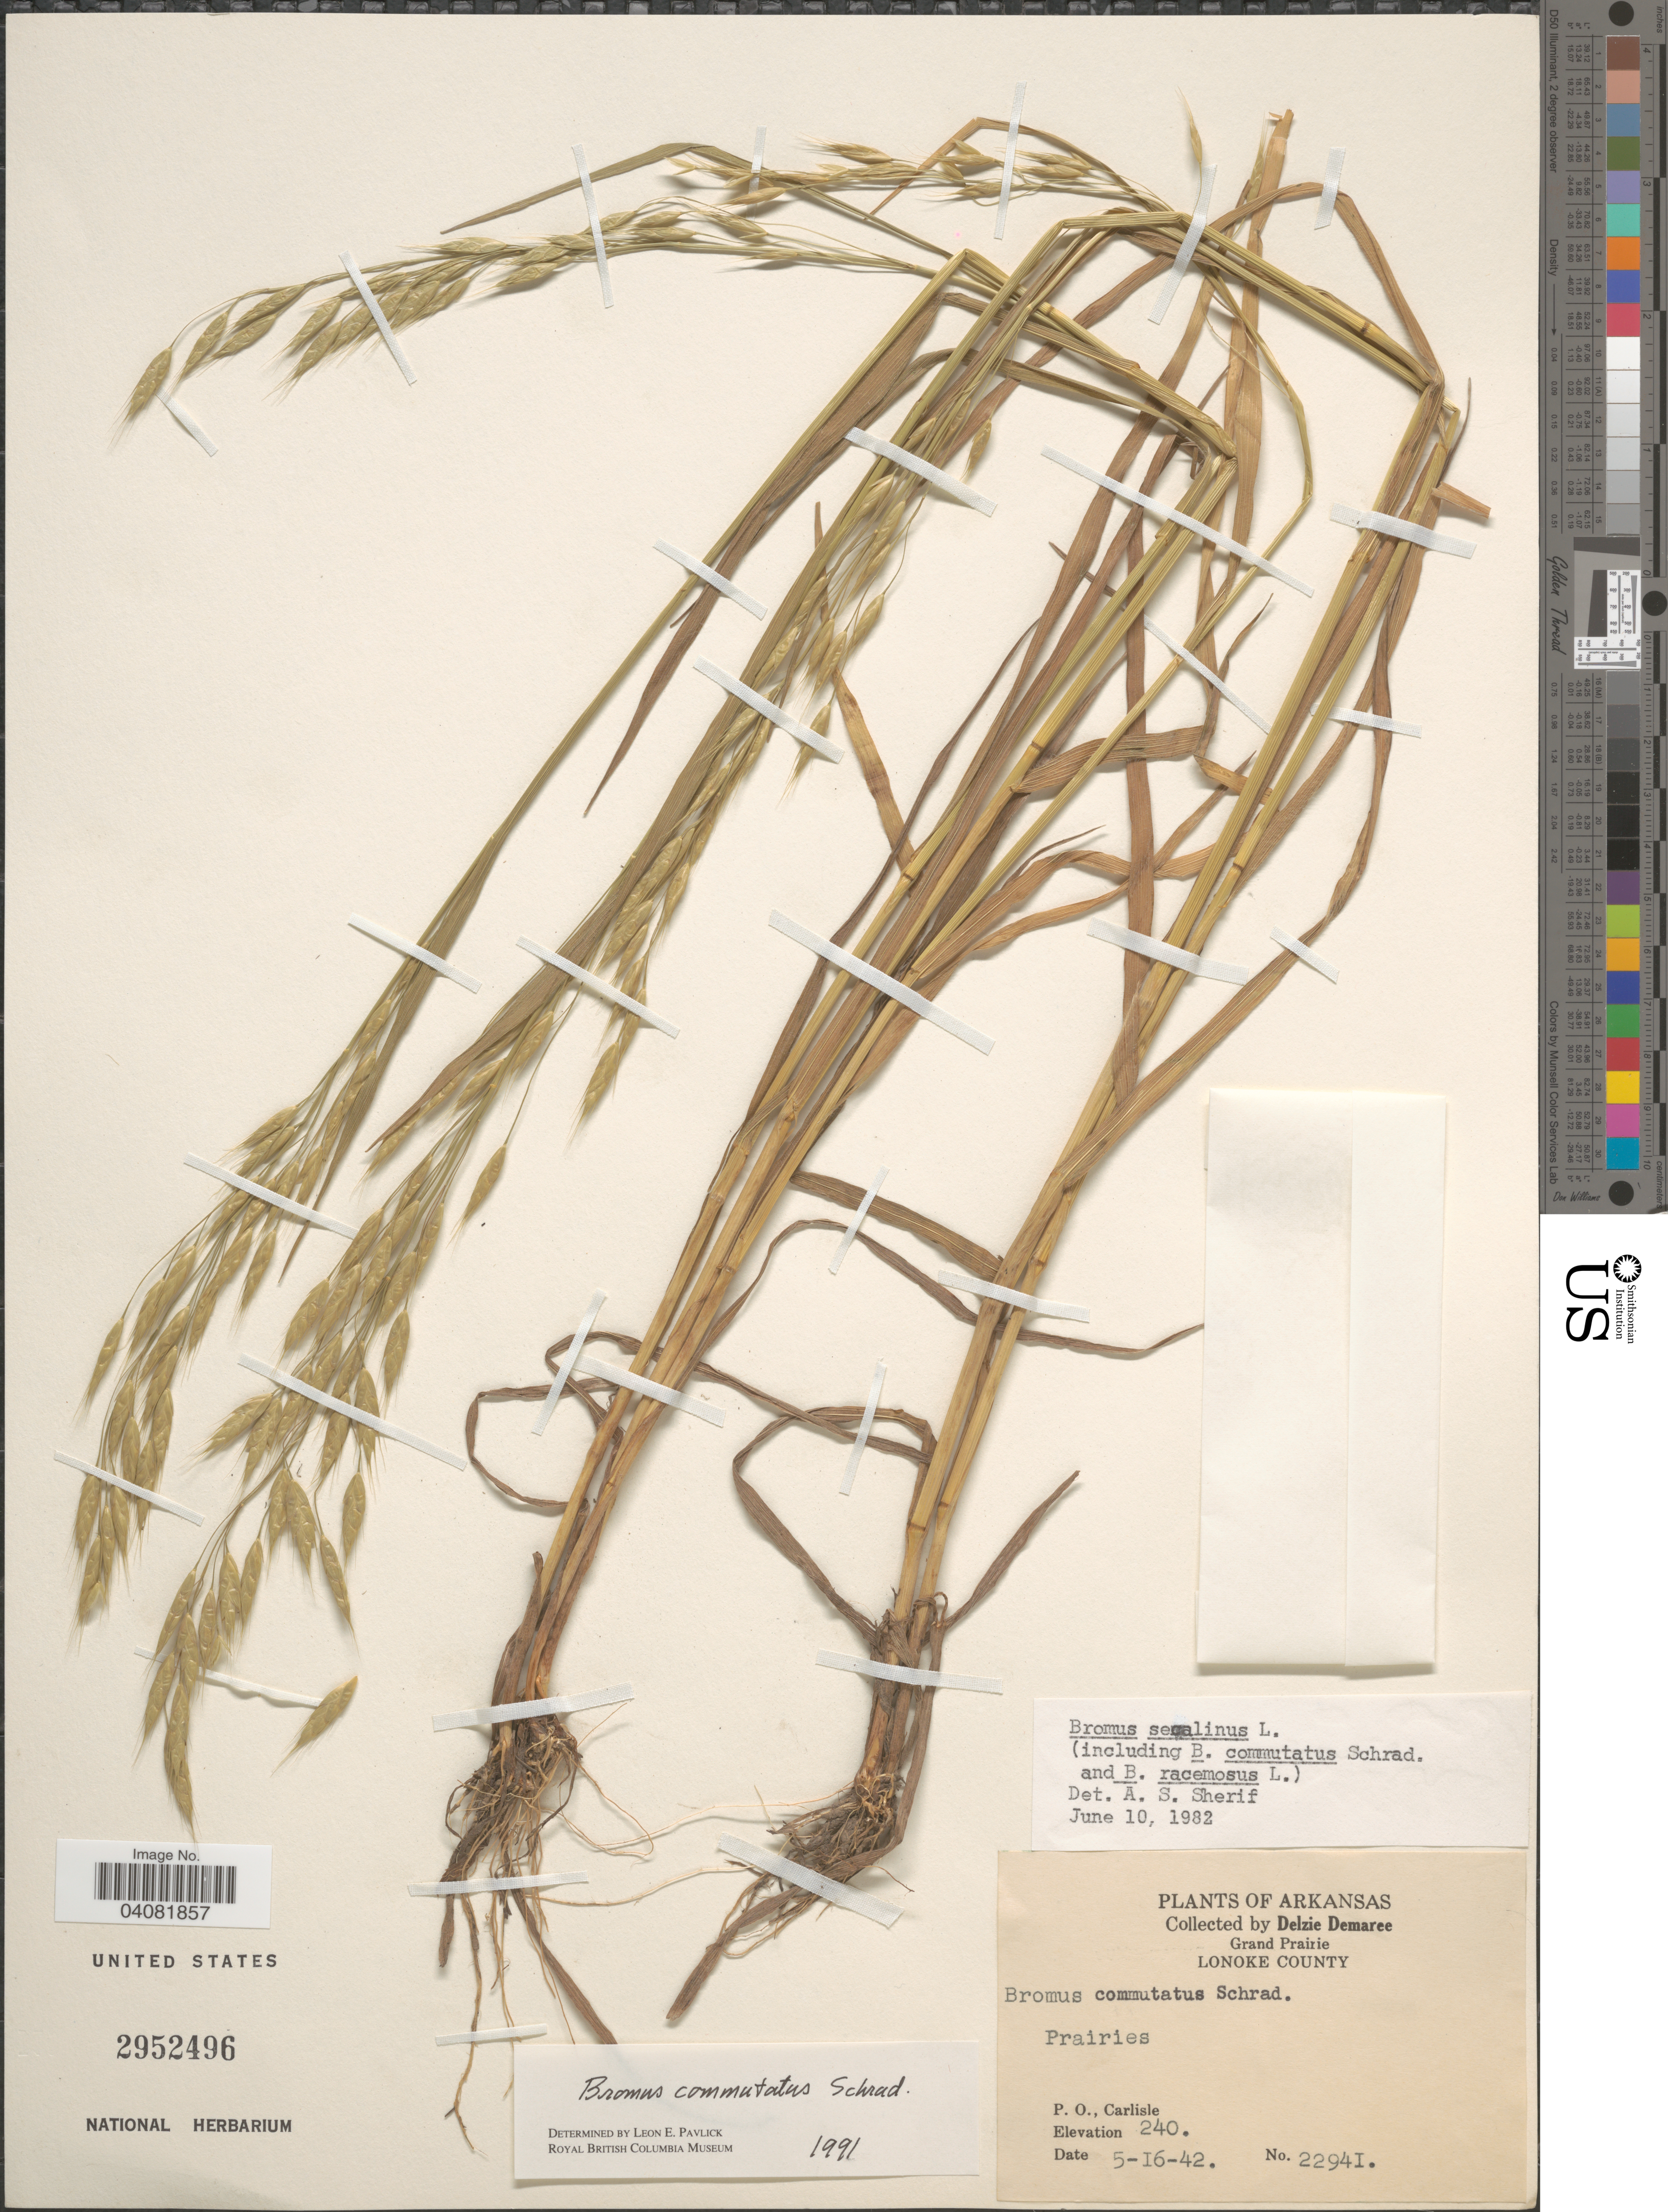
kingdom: Plantae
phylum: Tracheophyta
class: Liliopsida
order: Poales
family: Poaceae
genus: Bromus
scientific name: Bromus commutatus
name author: Schrad.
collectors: D. Demaree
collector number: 22941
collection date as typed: Transcribed d/m/y: 16/5/42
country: United States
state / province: Arkansas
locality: Grand Prairie. Lonoke County. P. O., Carlisle.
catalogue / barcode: US 2952496